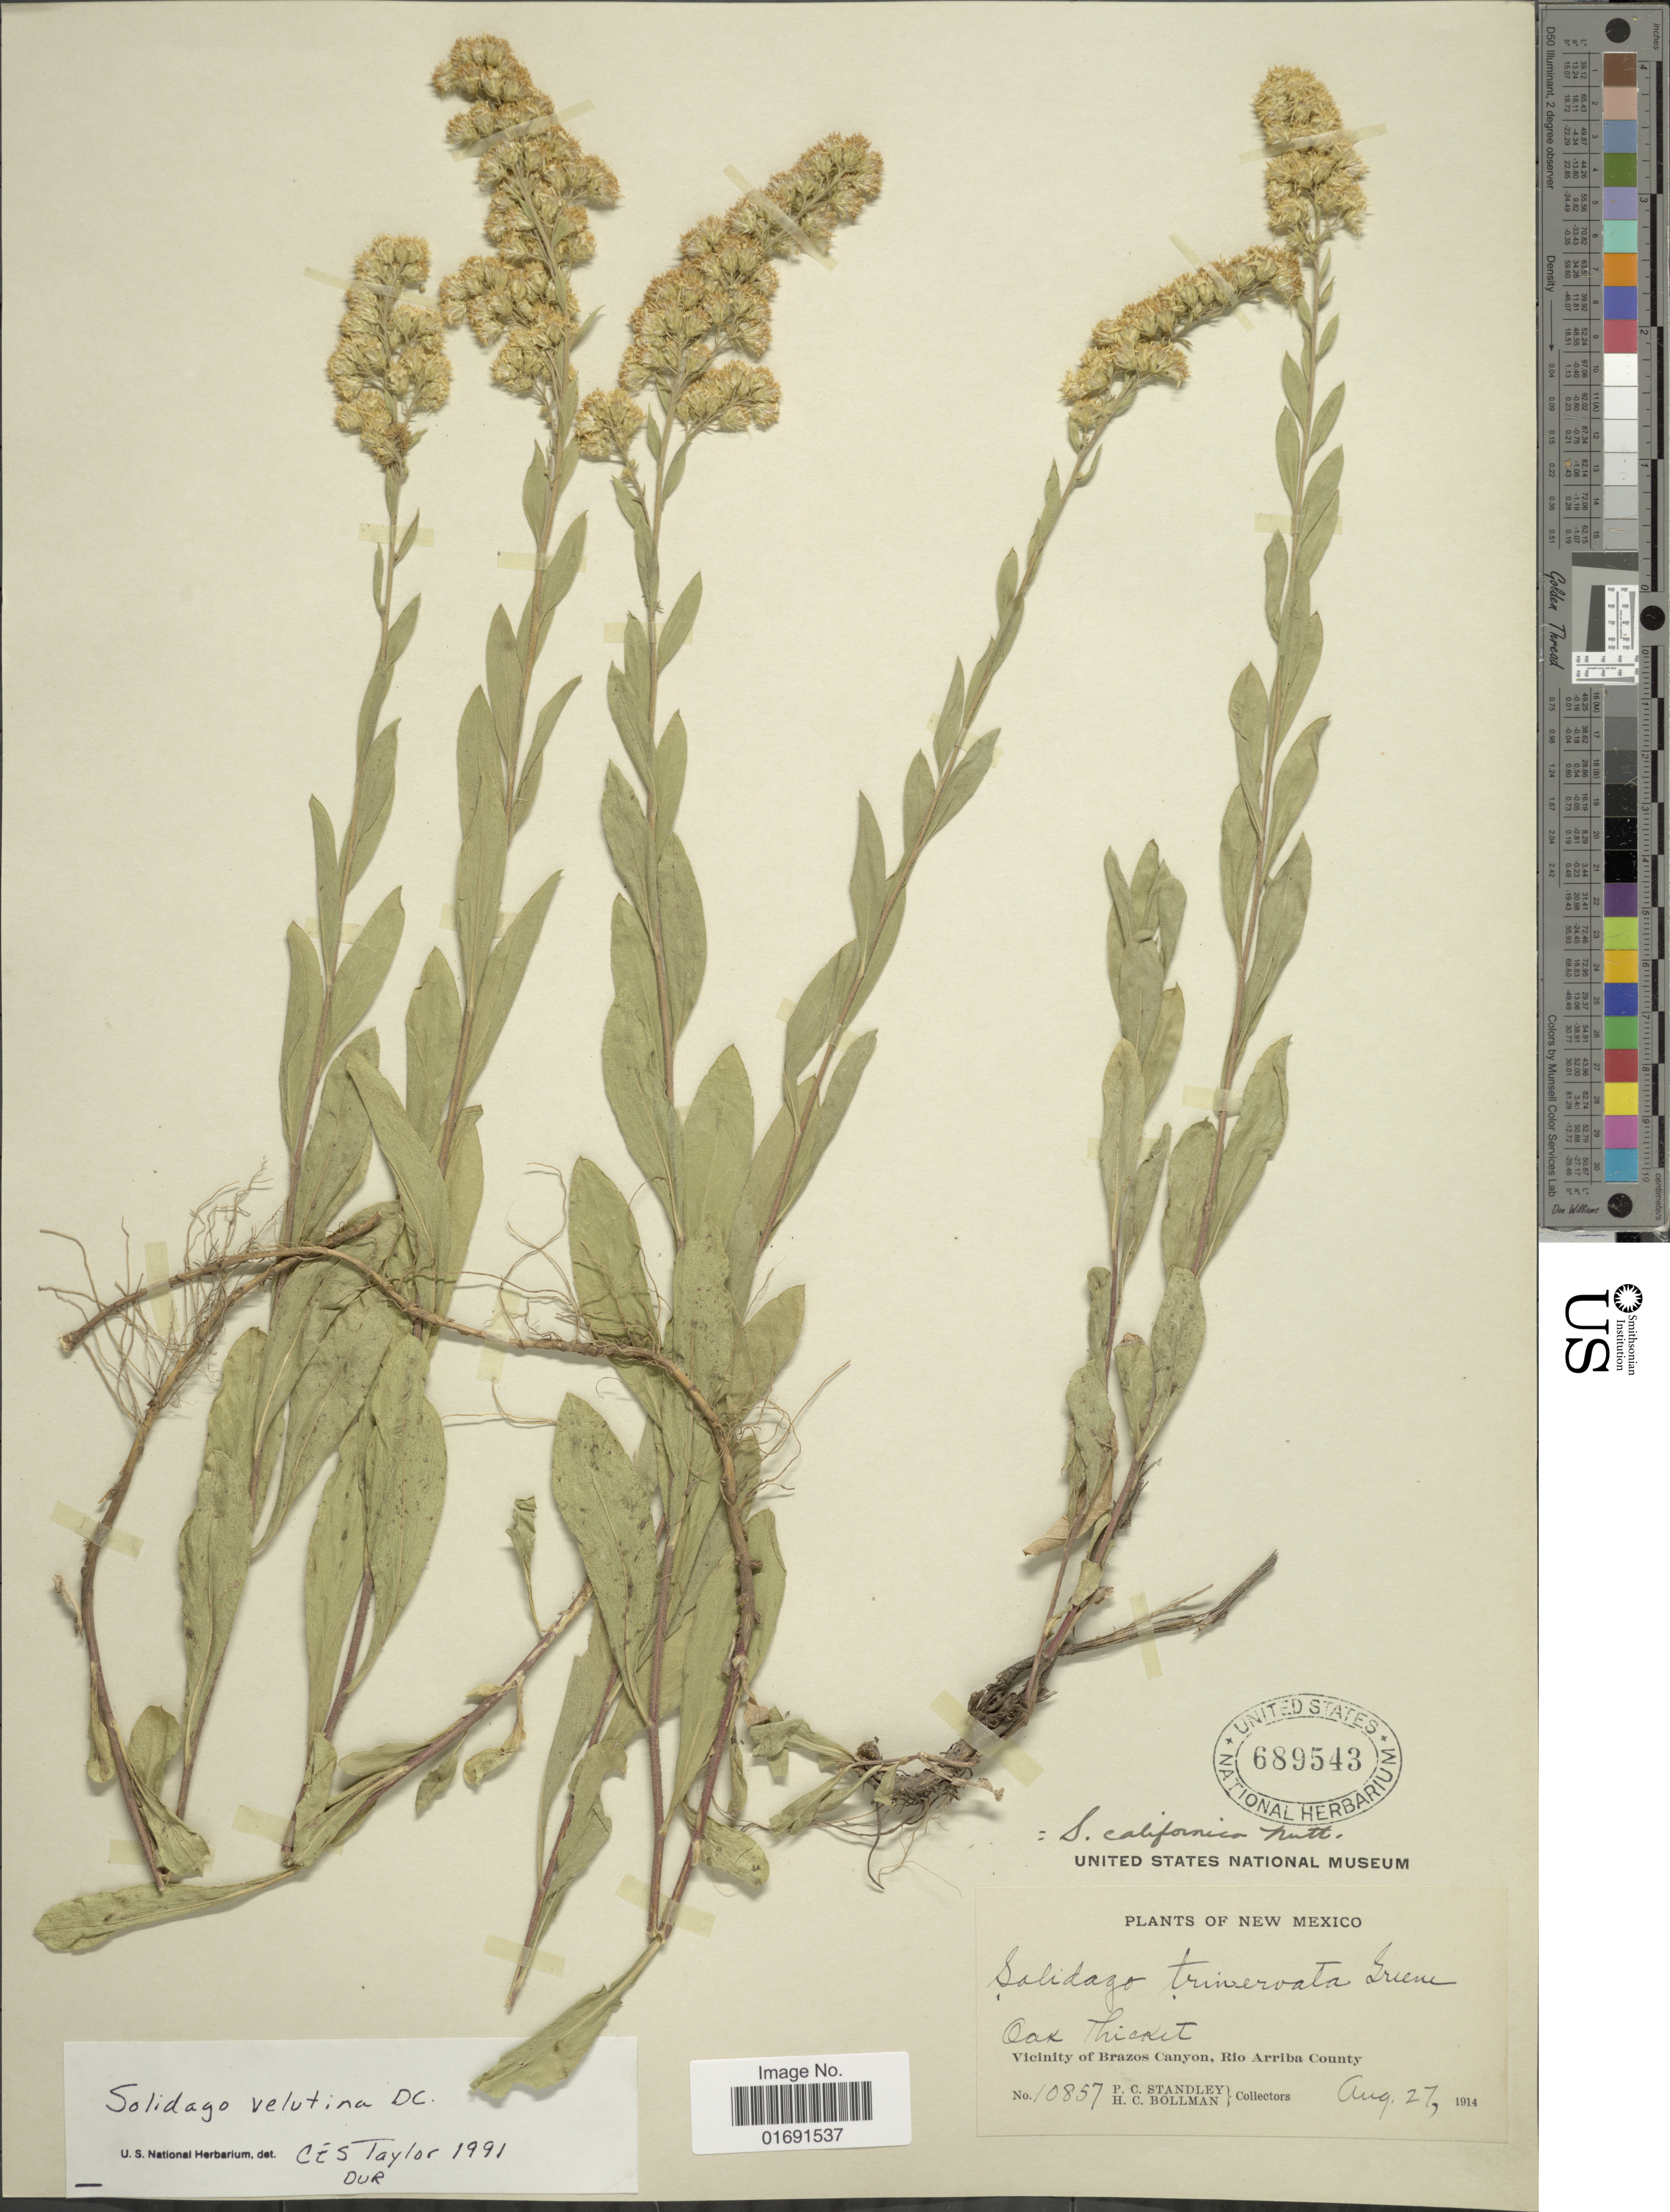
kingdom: Plantae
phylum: Tracheophyta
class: Magnoliopsida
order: Asterales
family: Asteraceae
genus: Solidago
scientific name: Solidago velutina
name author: DC.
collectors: P. C. Standley & H. C. Bollman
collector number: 10857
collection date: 1914-08-27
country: United States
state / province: New Mexico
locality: Vicinity of Brazos Canyon, Rio Arriba County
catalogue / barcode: US 689543